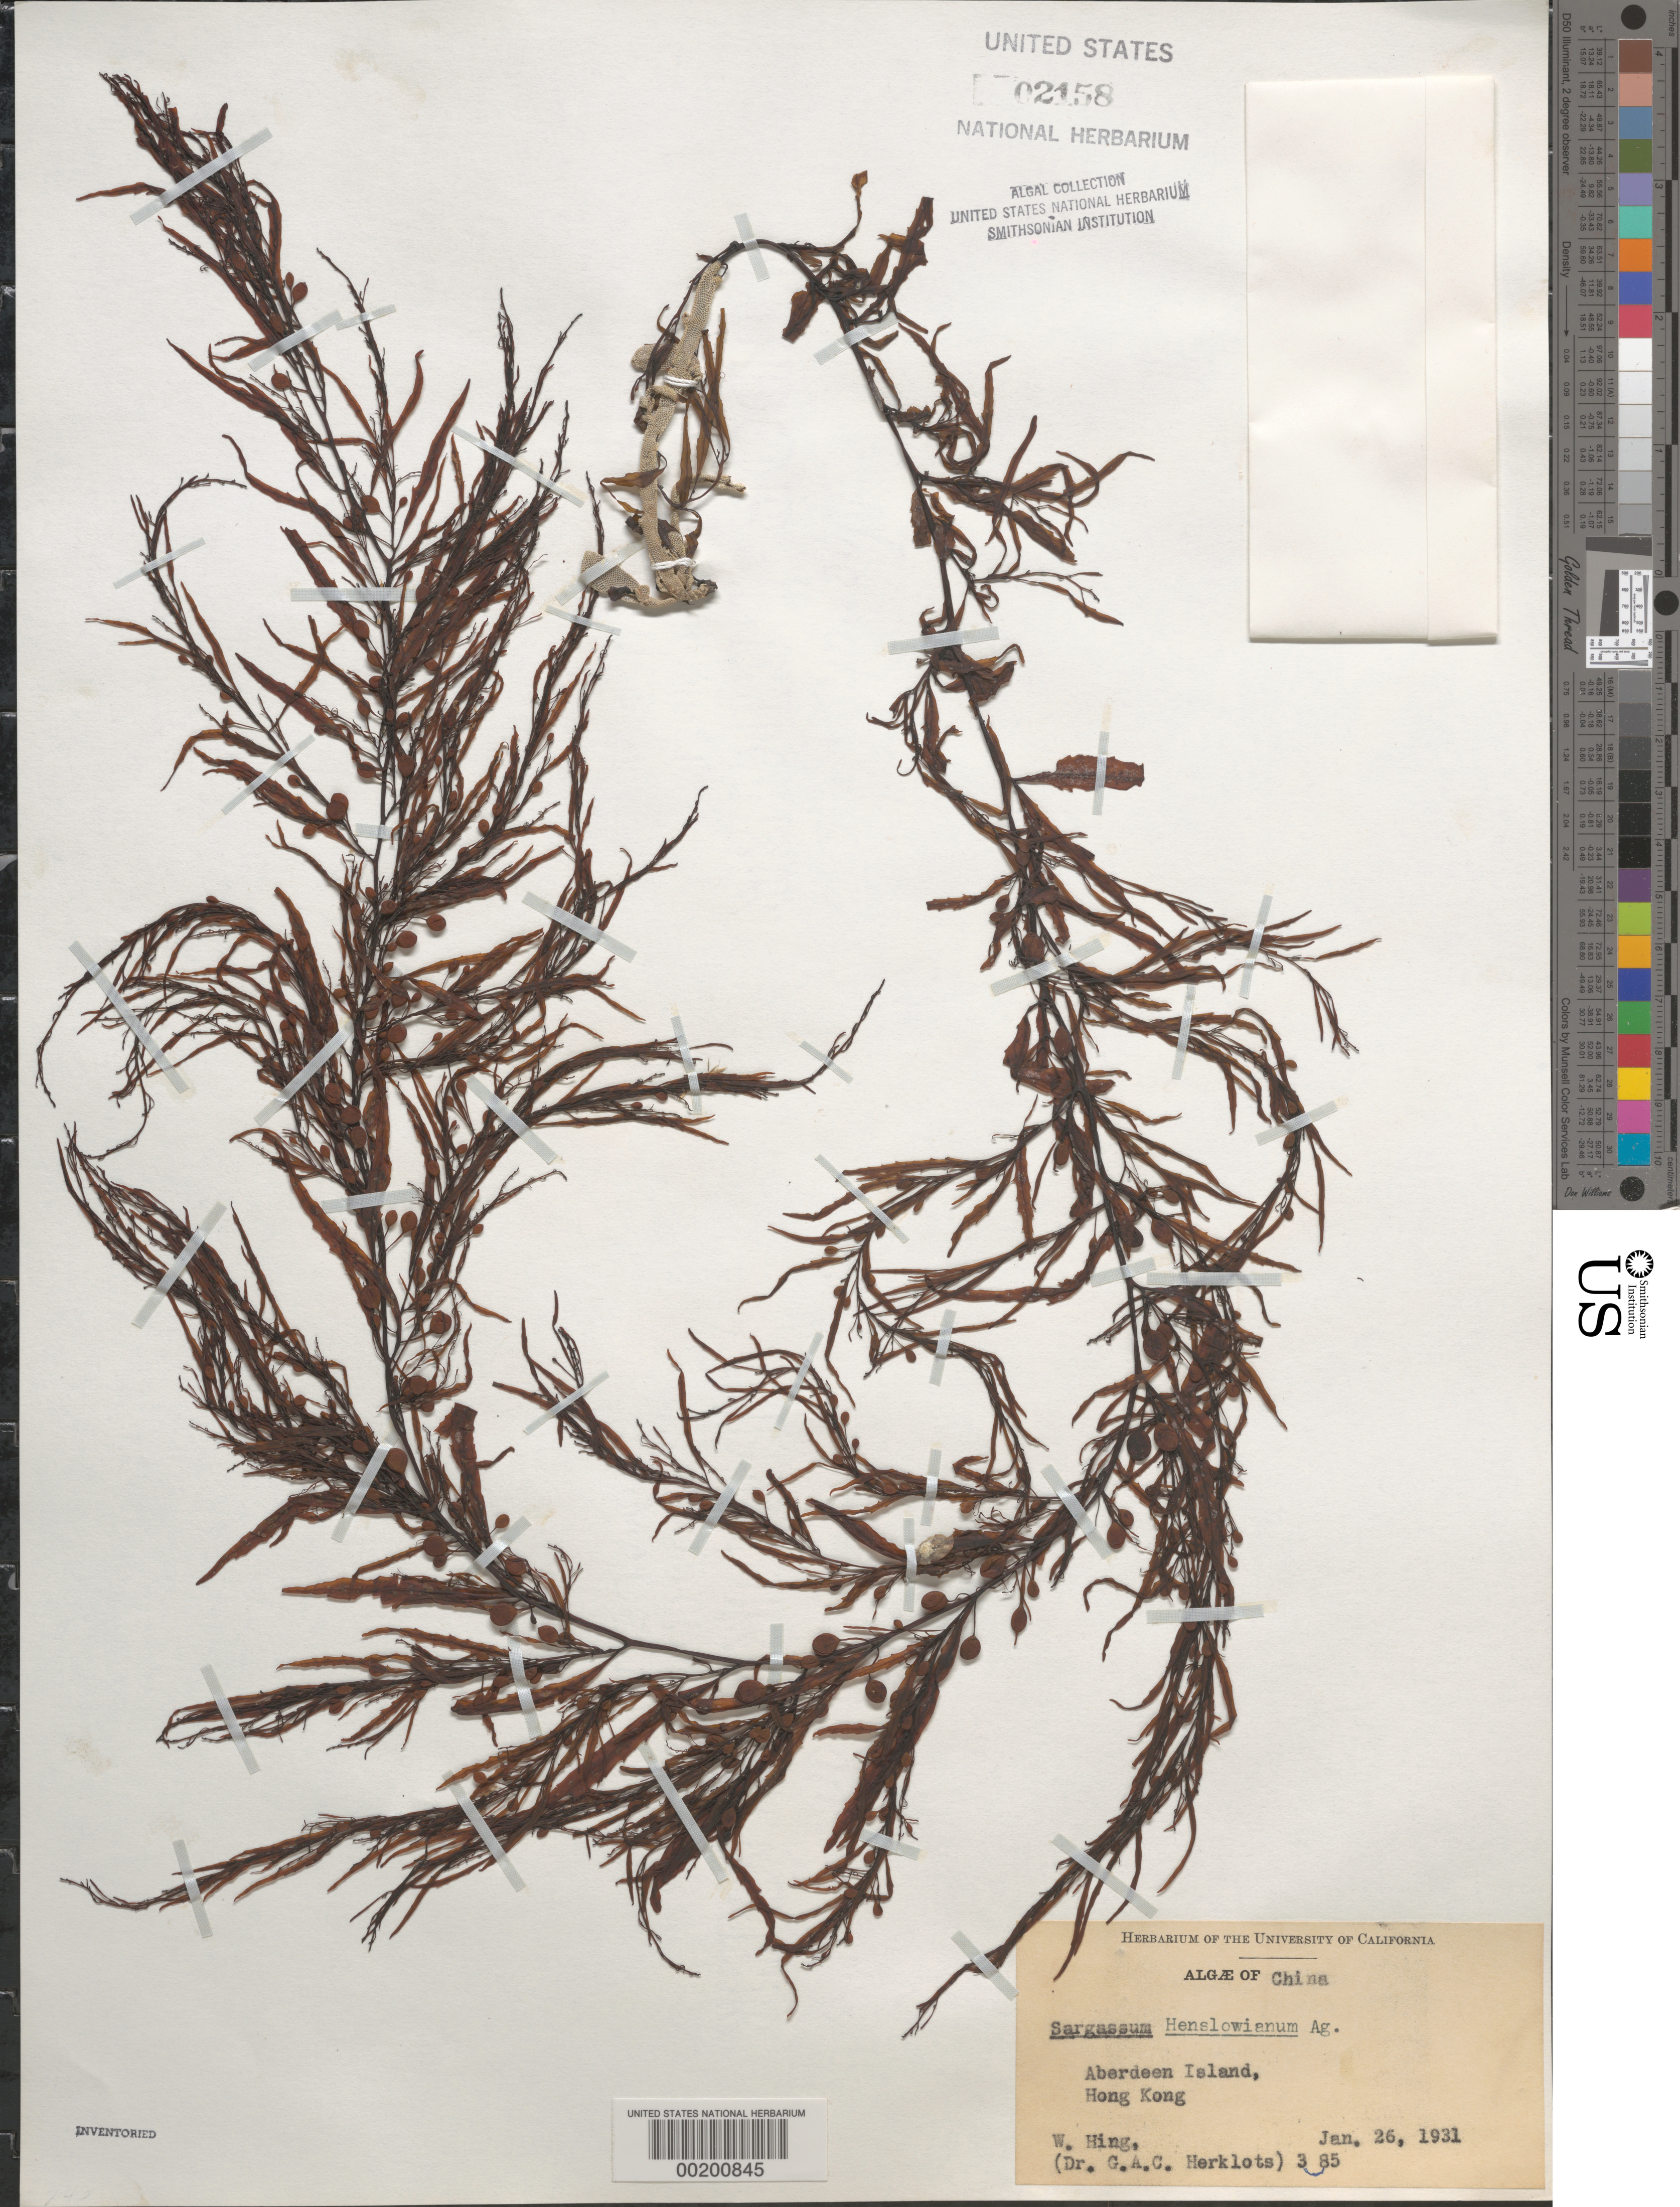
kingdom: Chromista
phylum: Ochrophyta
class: Phaeophyceae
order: Fucales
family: Sargassaceae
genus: Sargassum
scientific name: Sargassum henslowianum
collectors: W. Hing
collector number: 385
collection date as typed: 26 Jan 1931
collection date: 1931-01-26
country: China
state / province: Hong Kong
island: Hong Kong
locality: Aberdeen Island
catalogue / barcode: US 2158